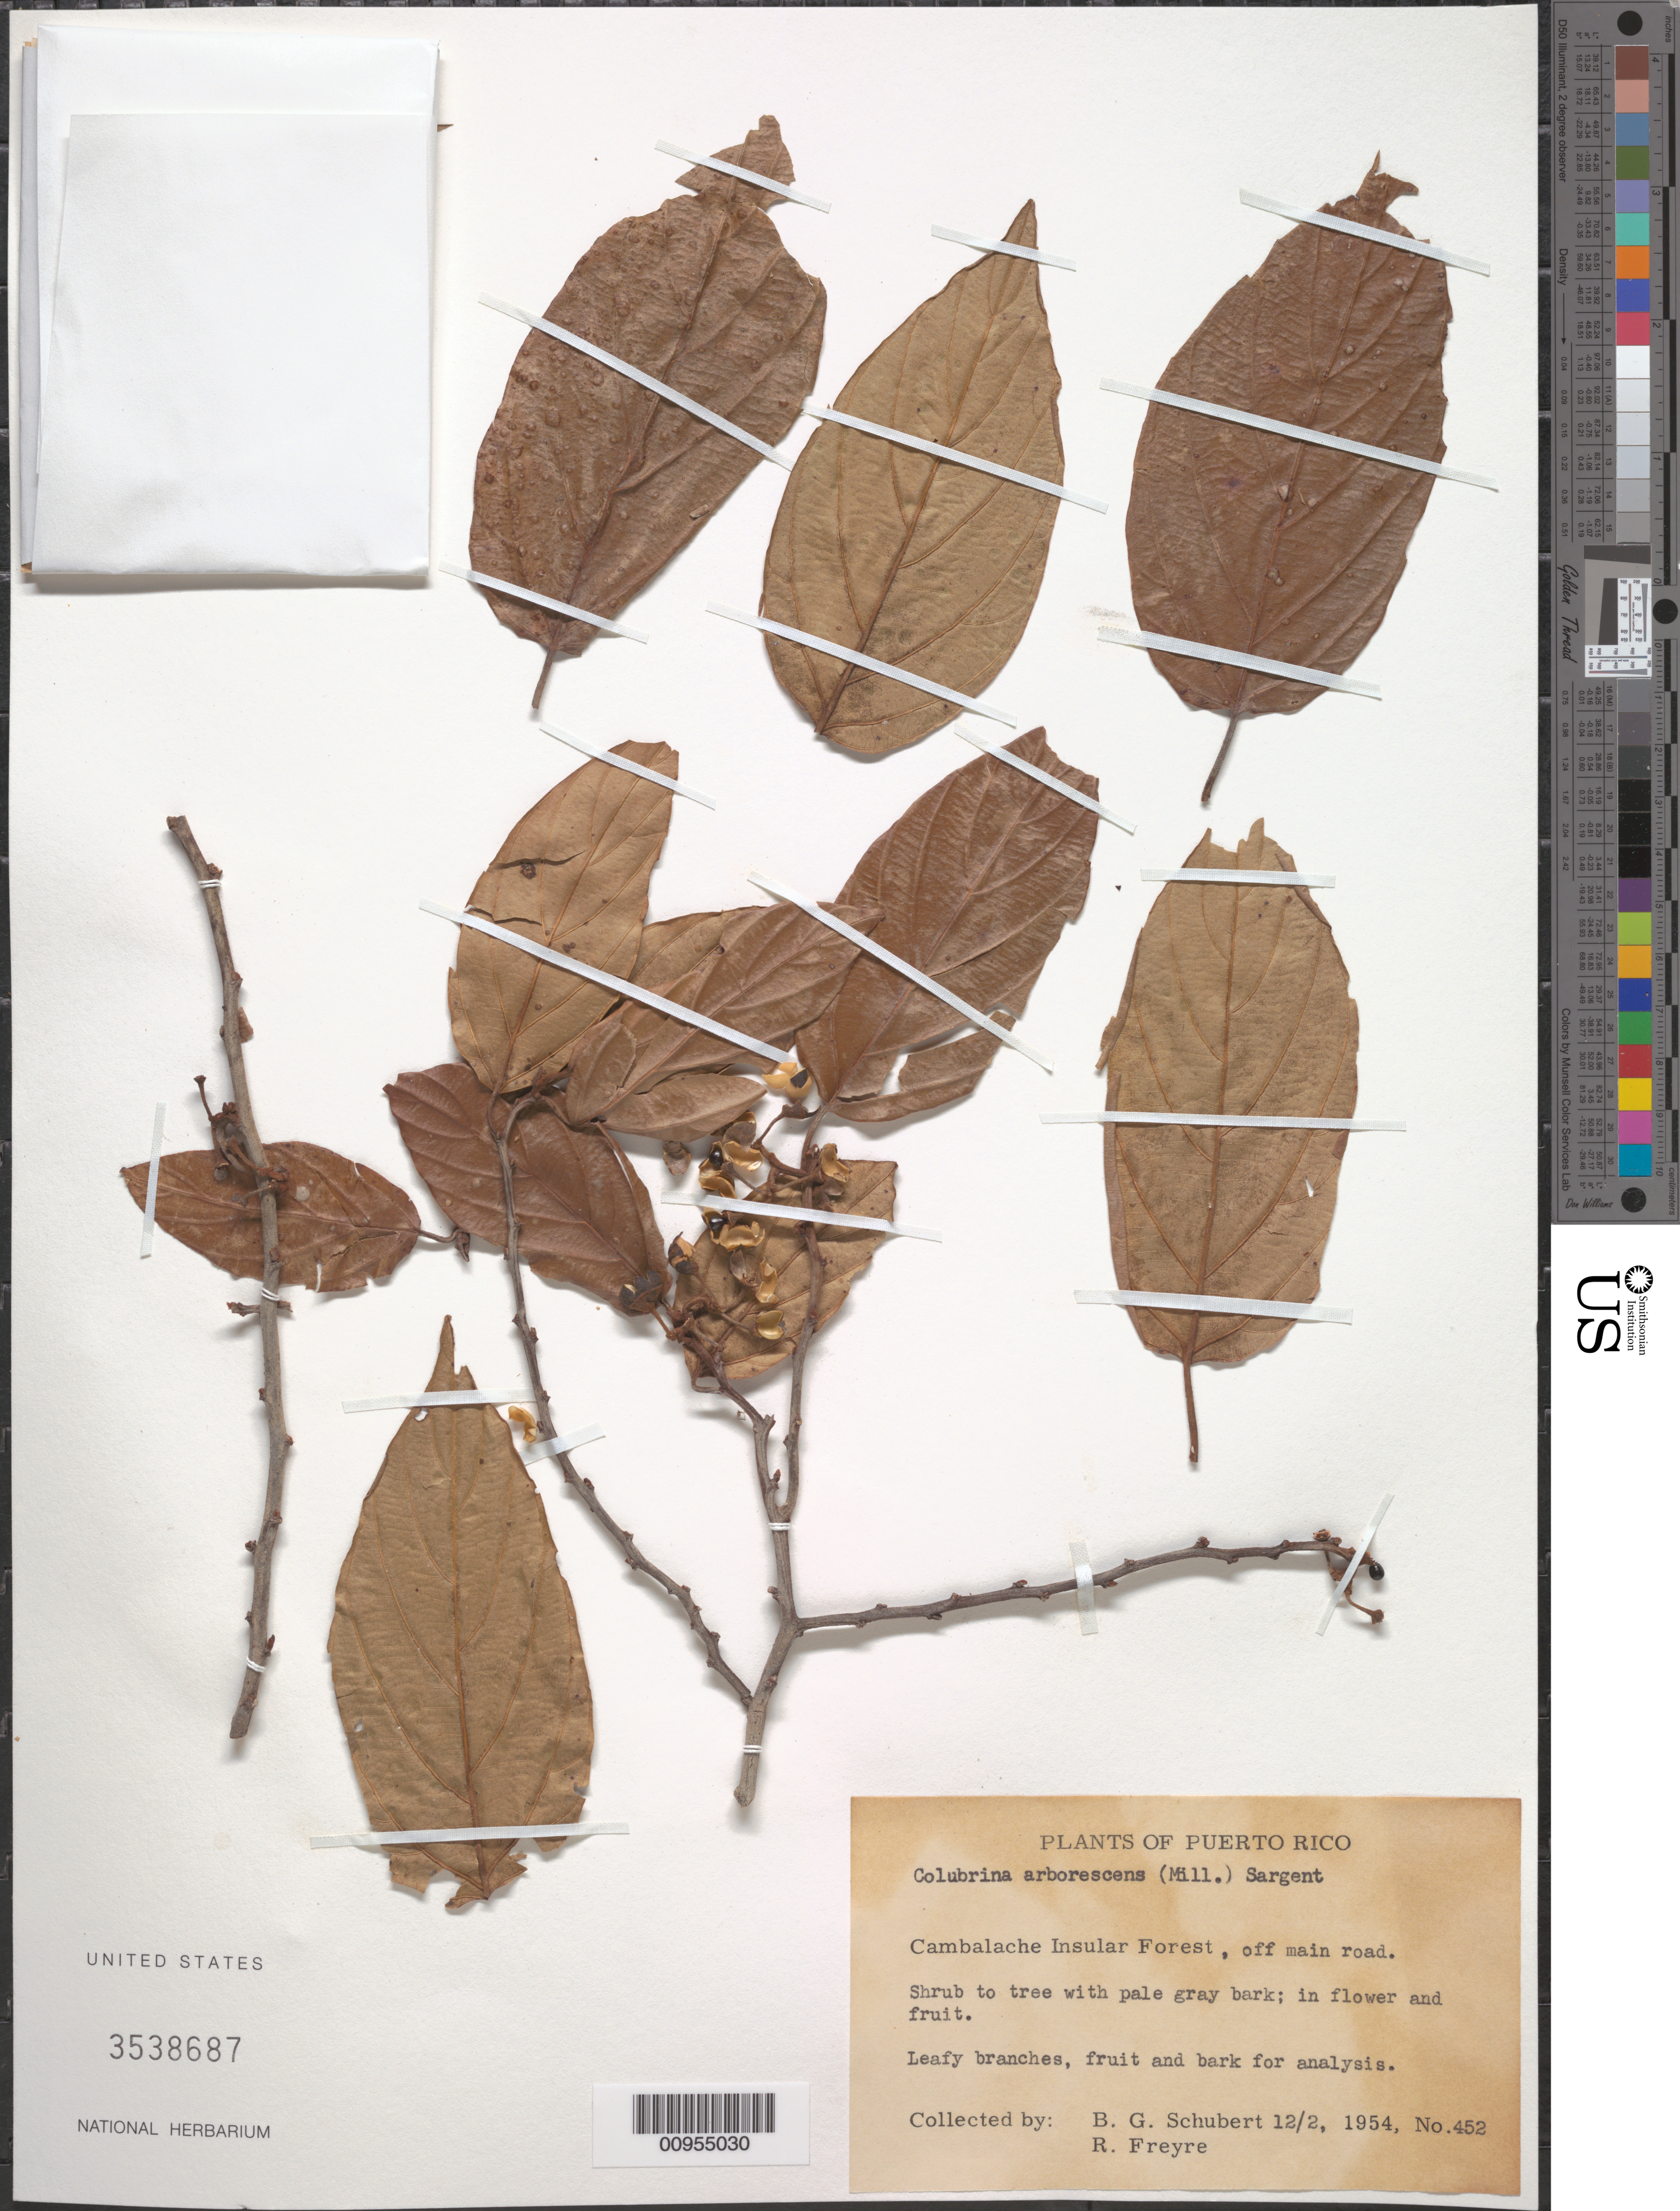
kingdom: Plantae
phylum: Tracheophyta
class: Magnoliopsida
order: Rosales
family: Rhamnaceae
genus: Colubrina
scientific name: Colubrina arborescens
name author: (Mill.) Sarg.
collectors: B. Schubert & H. Winters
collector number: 452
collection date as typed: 02 Dec 1954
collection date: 1954-12-02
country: Puerto Rico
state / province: Barceloneta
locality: Cambalache Insular Forest, off main road.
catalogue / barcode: US 3538687